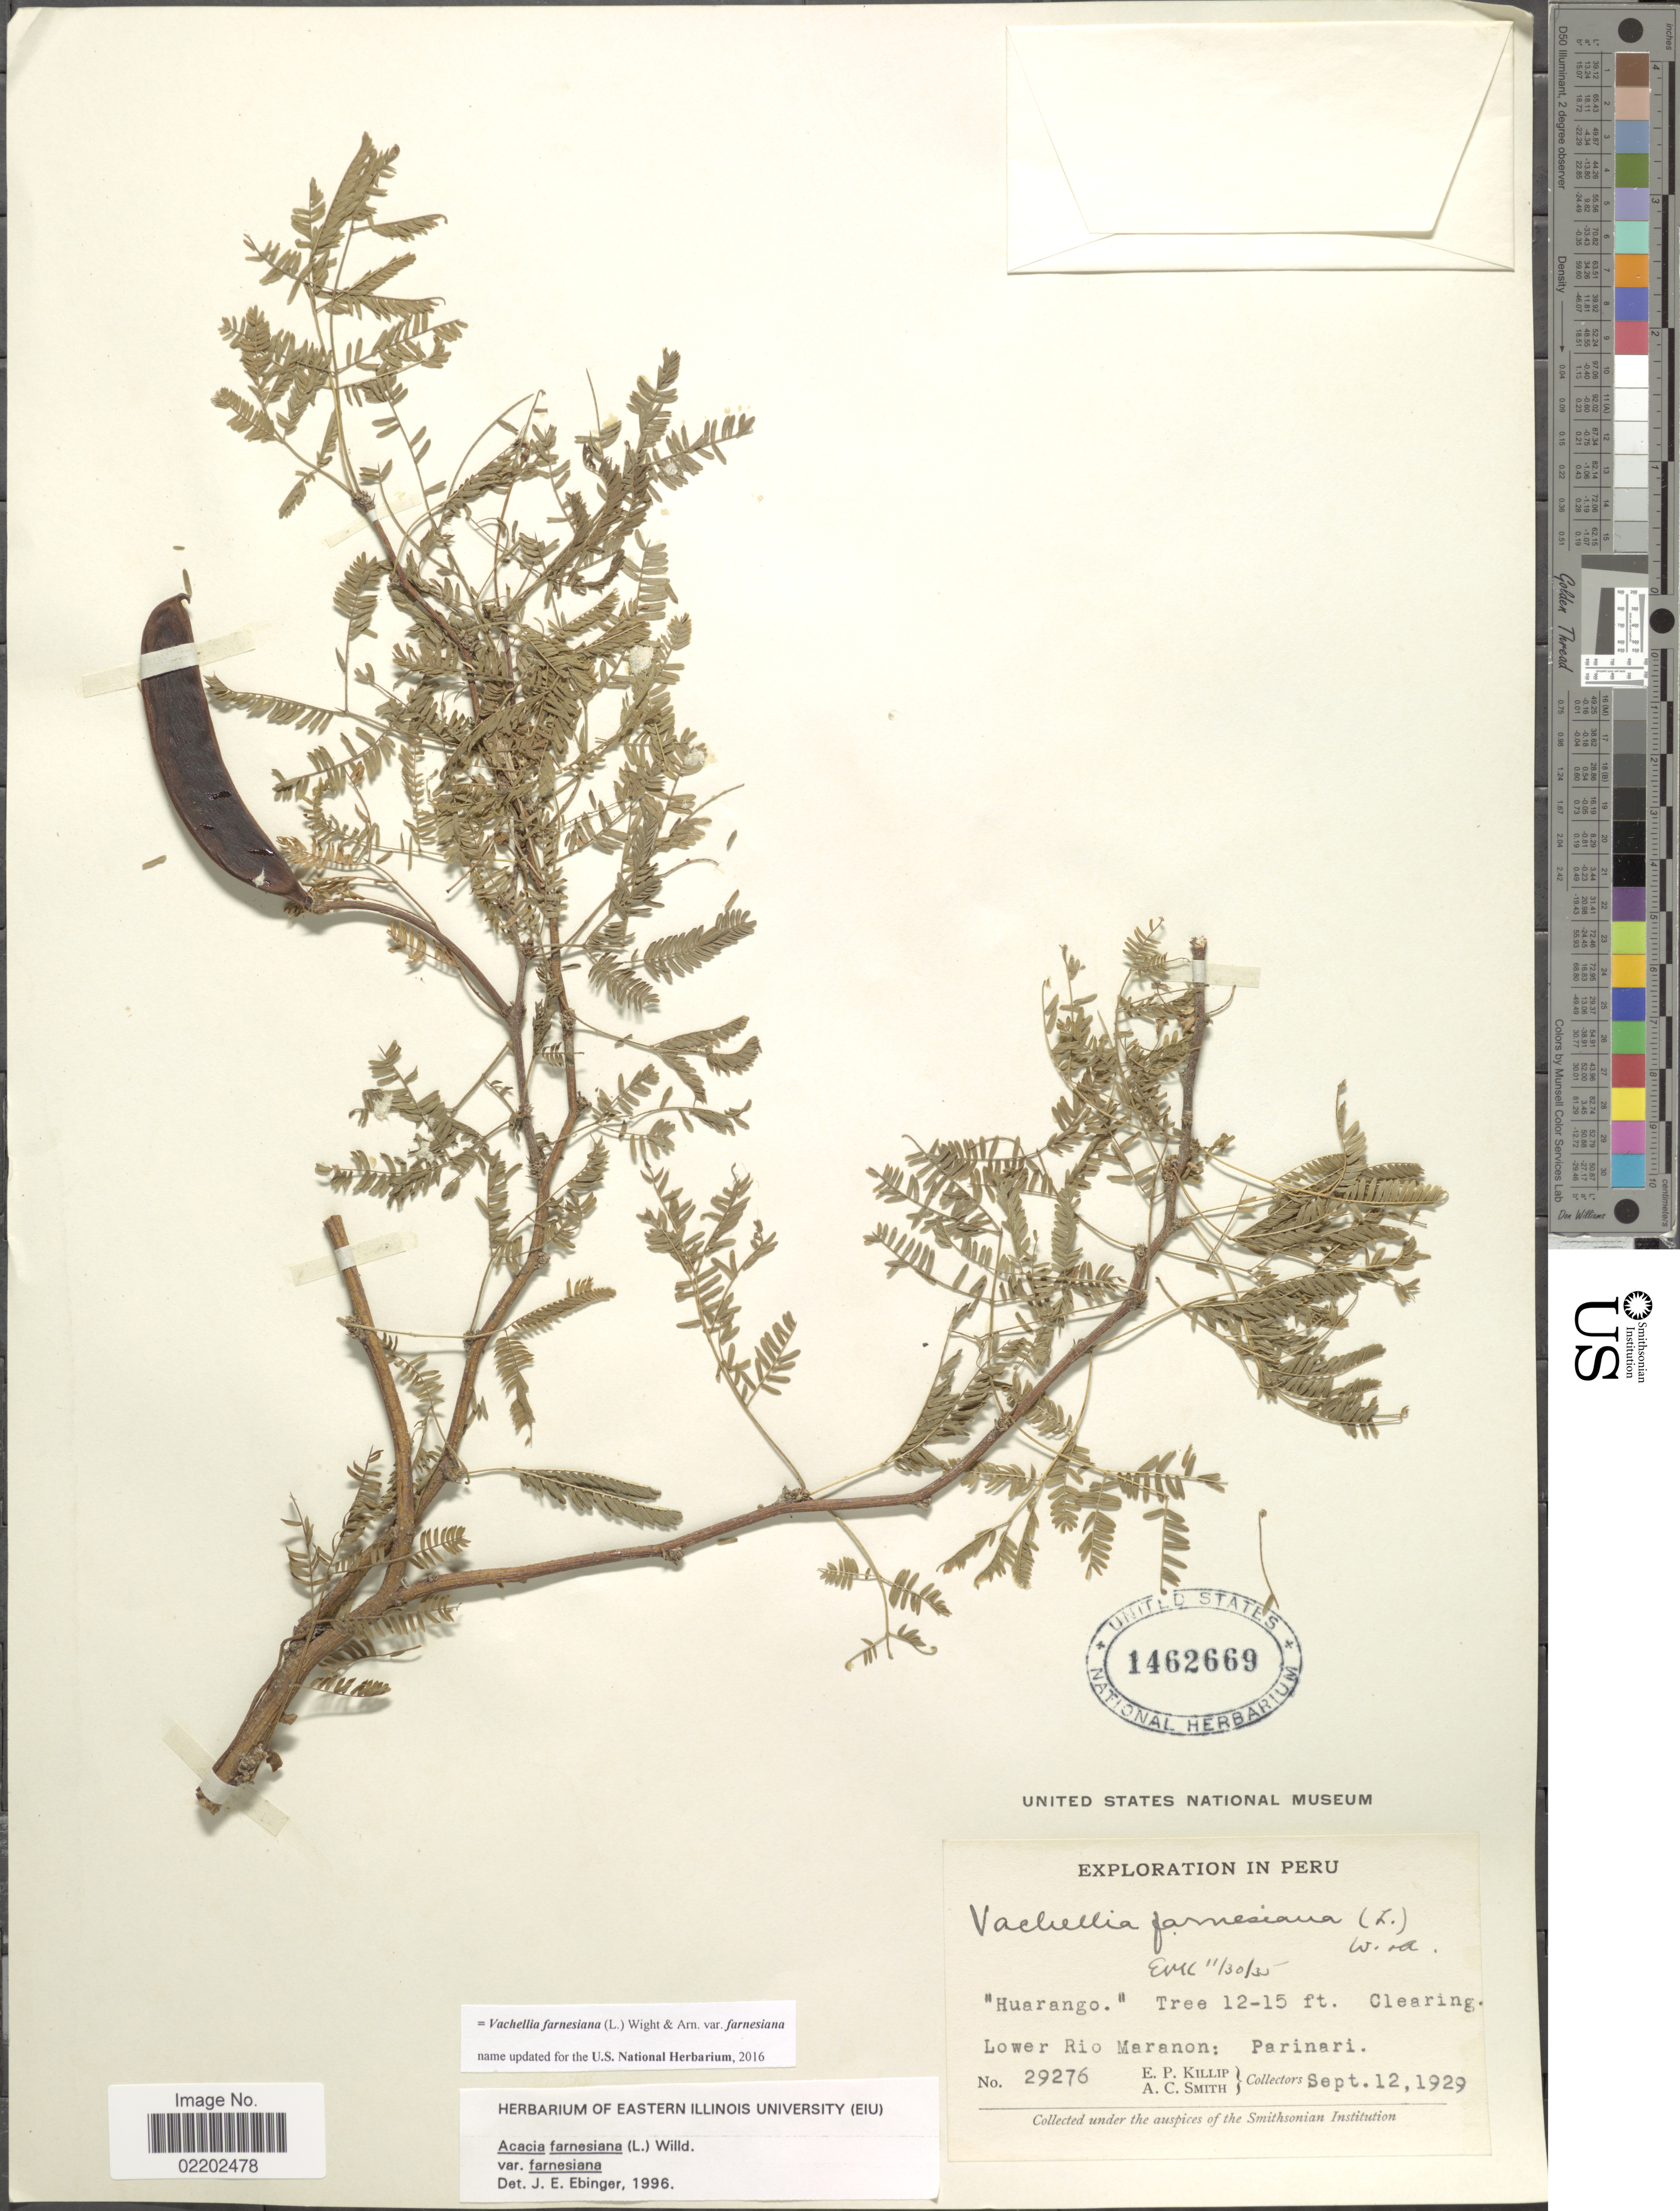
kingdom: Plantae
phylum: Tracheophyta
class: Magnoliopsida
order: Fabales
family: Fabaceae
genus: Vachellia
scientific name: Vachellia farnesiana var. farnesiana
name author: (L.) Wight & Arn.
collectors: E. P. Killip & A. C. Smith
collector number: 29276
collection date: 1929-09-12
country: Peru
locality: Clearing, lower Rio Maranon: Parinari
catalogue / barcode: US 1462669